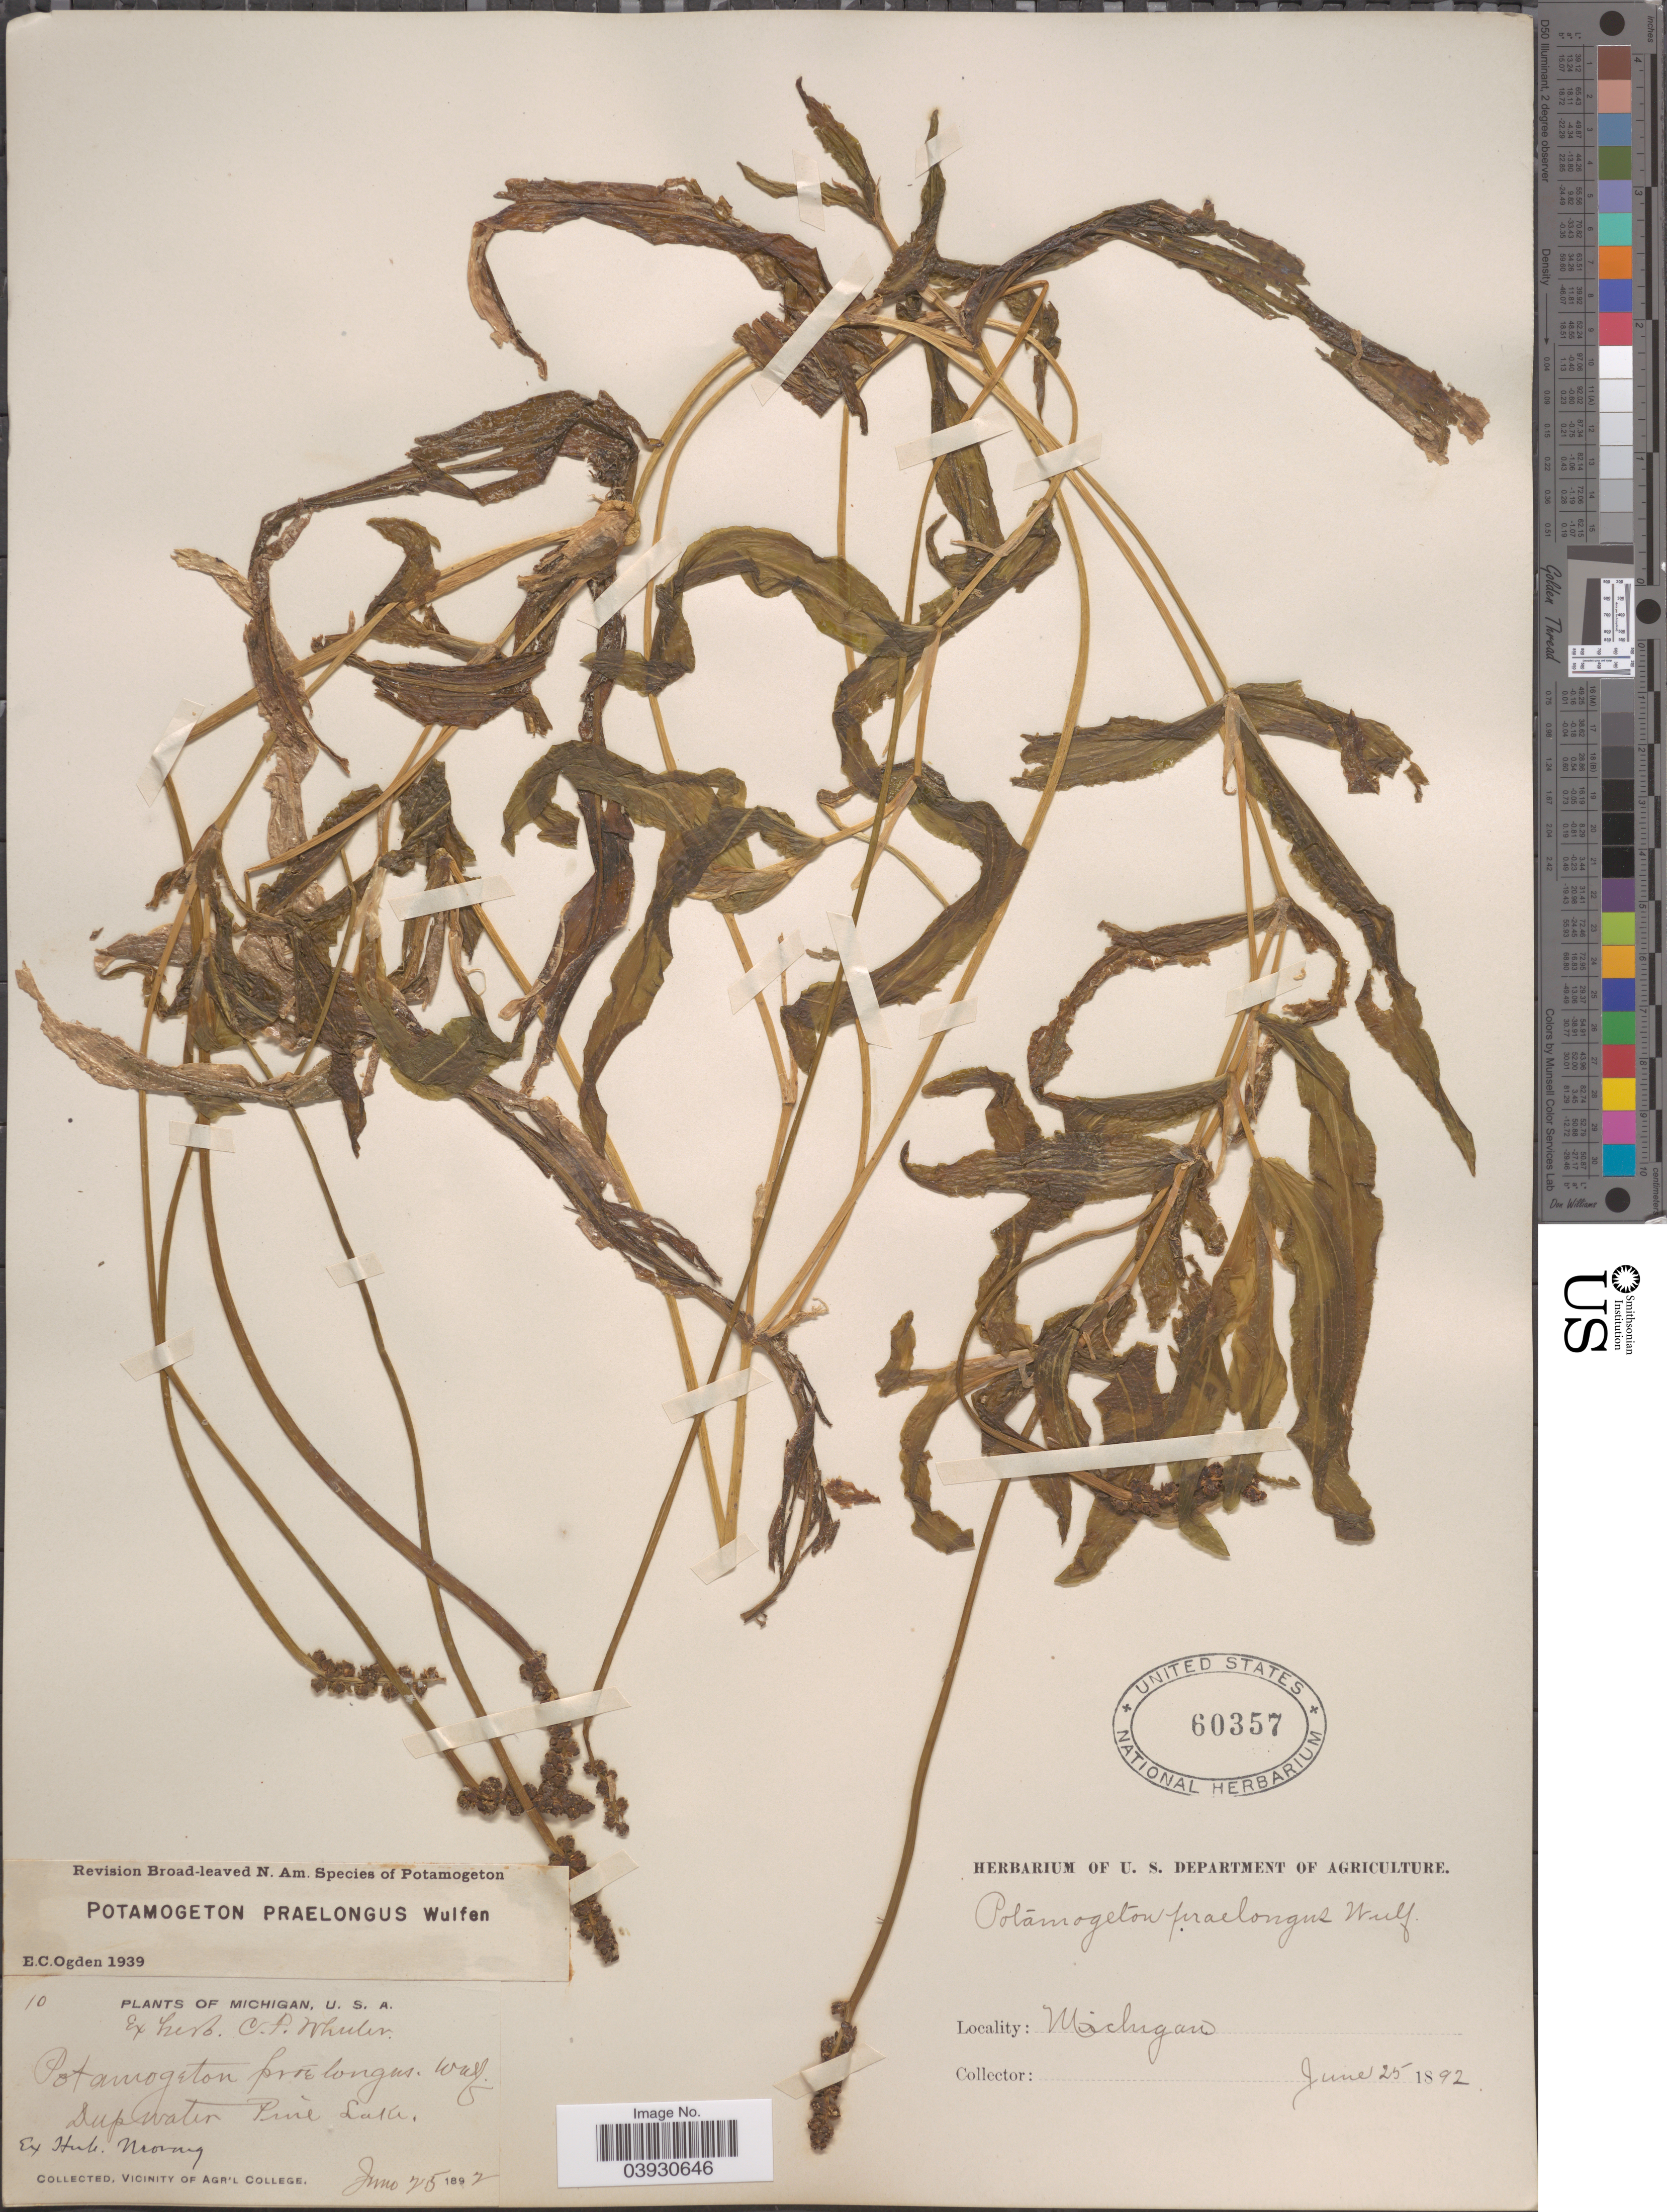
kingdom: Plantae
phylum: Tracheophyta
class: Liliopsida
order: Alismatales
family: Potamogetonaceae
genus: Potamogeton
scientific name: Potamogeton praelongus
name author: Wulfen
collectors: Ex Herb. C. F. Wheeler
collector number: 10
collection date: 1892-06-25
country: United States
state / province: Michigan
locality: Deep water. Pine Lake. vicinity of Agr'l College.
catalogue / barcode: US 60357